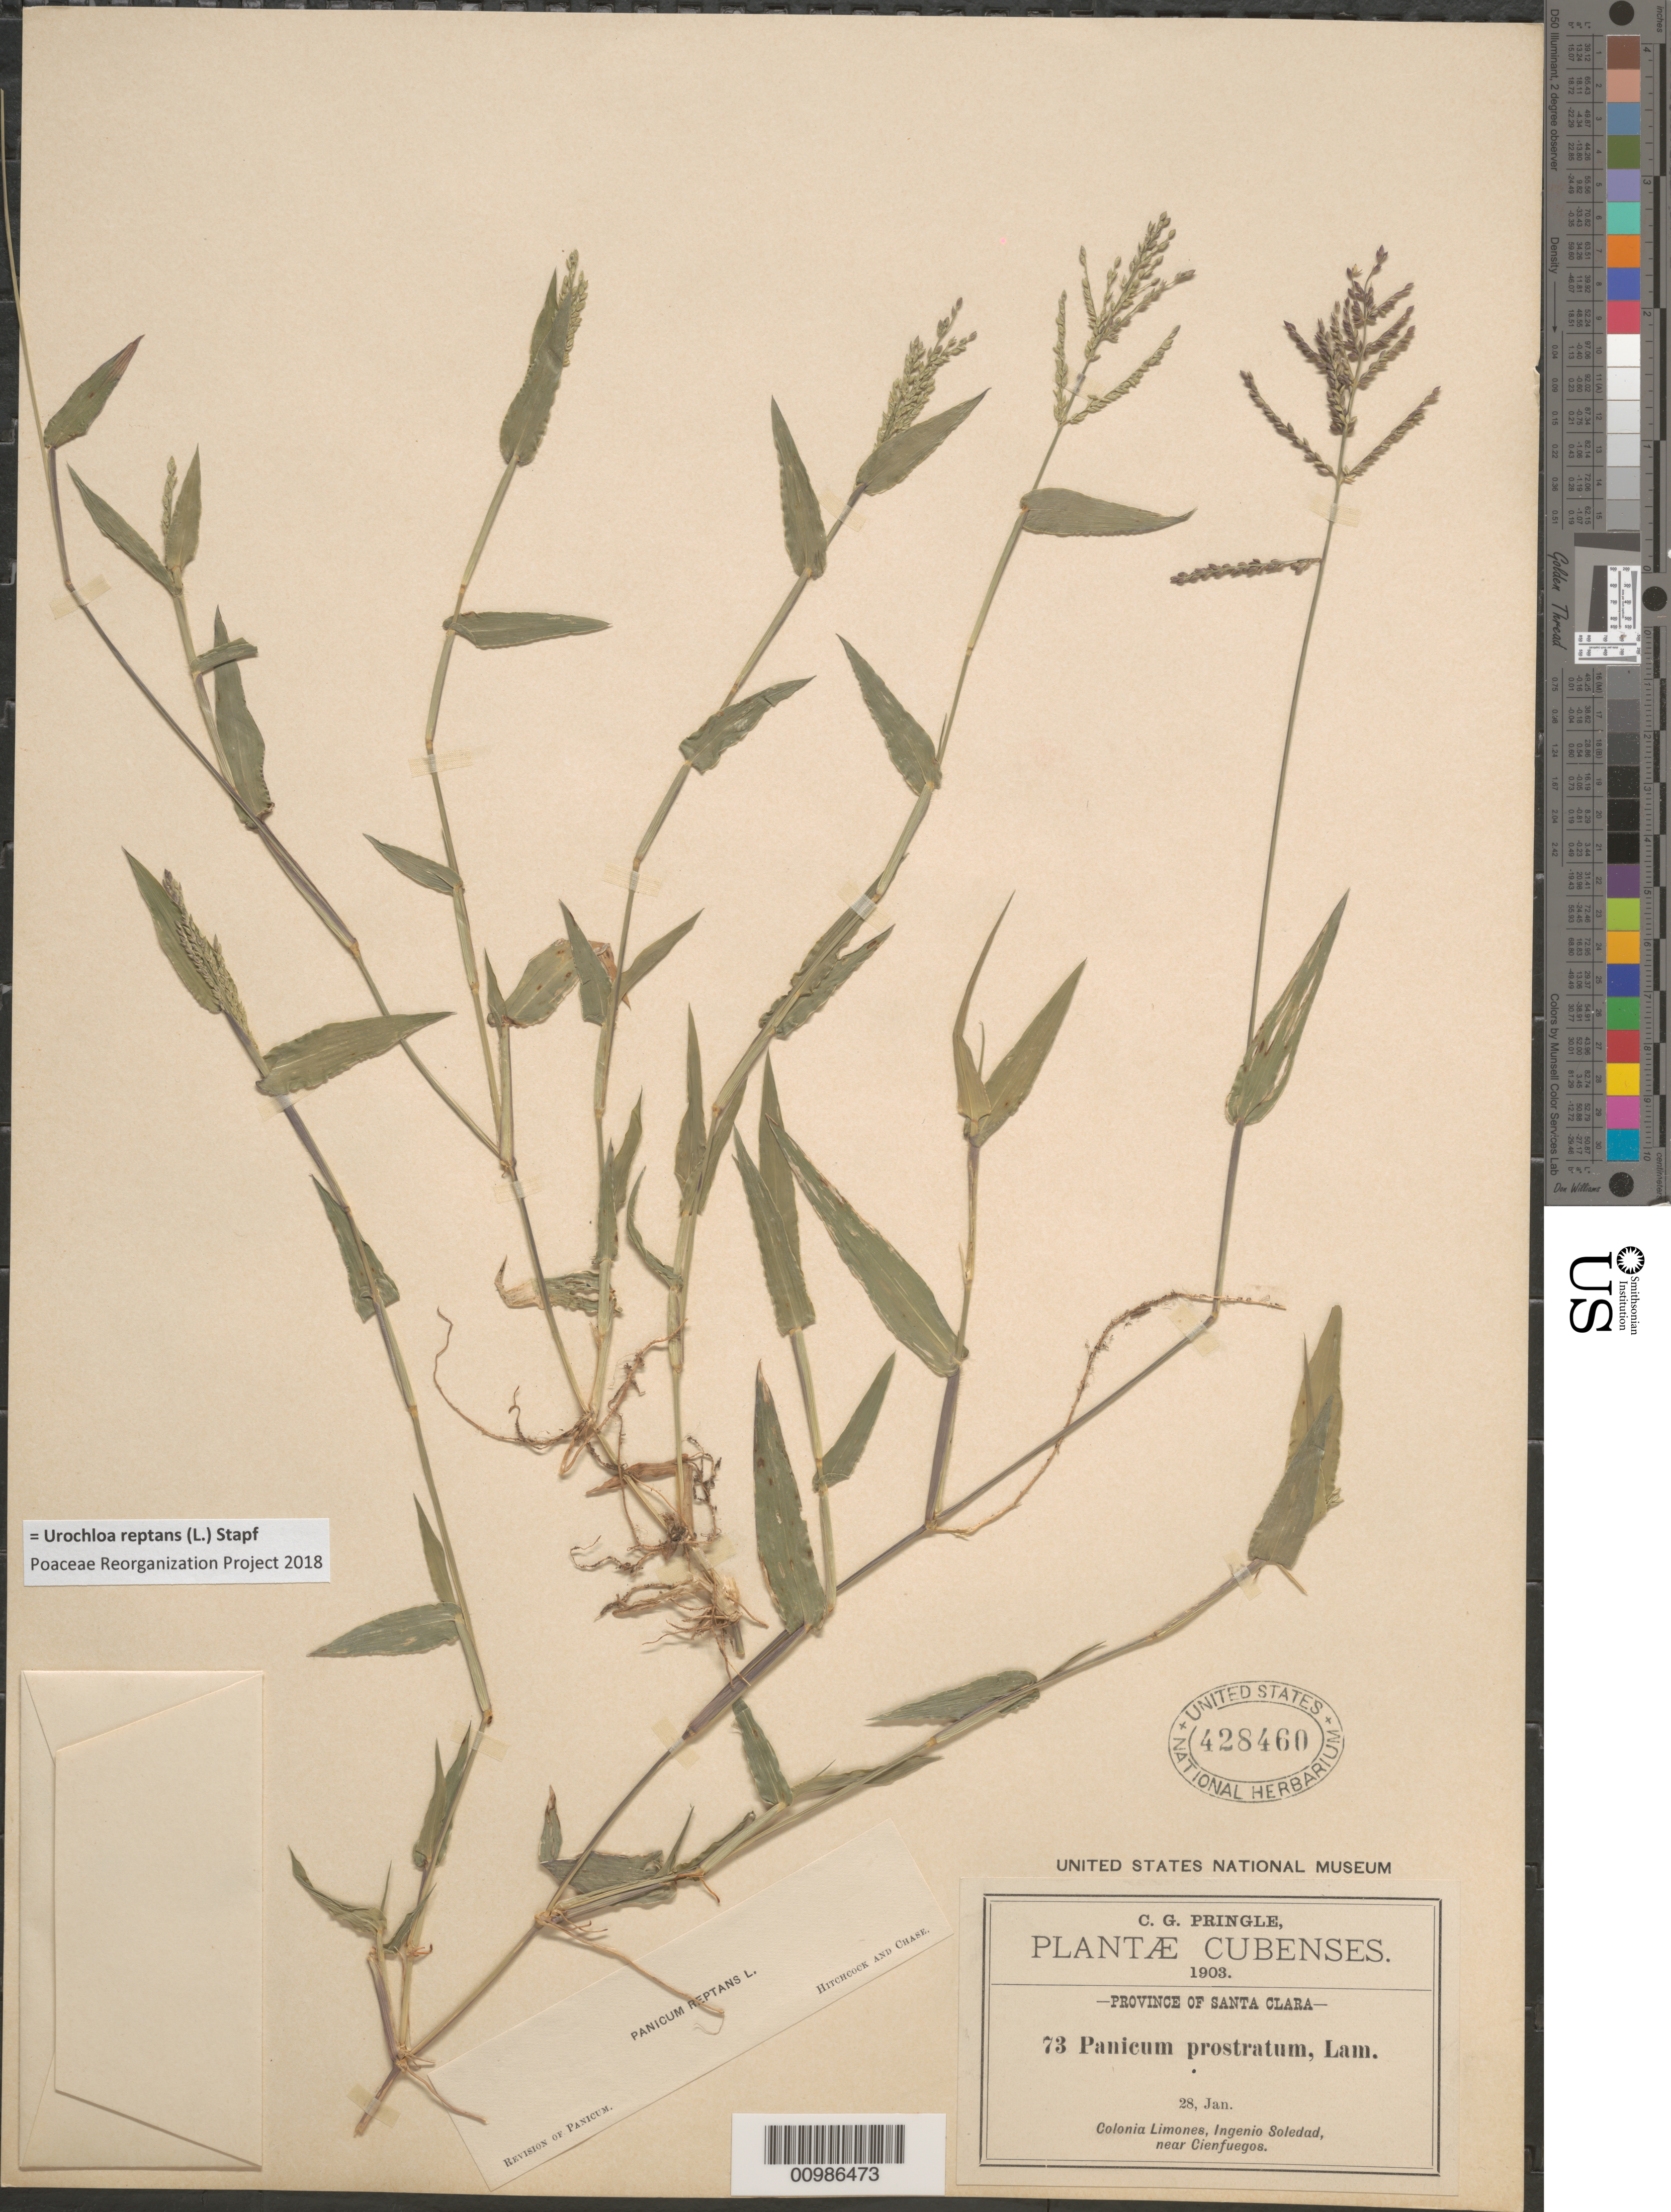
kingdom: Plantae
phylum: Tracheophyta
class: Liliopsida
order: Poales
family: Poaceae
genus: Brachiaria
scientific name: Brachiaria reptans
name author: (L.) C.E. Hubb. & C.A. Gardner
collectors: C. G. Pringle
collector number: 73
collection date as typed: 28 Jan 1903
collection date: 1903-01-28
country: Cuba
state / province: Cienfuegos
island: Cuba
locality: Cienfuegos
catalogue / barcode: US 428460